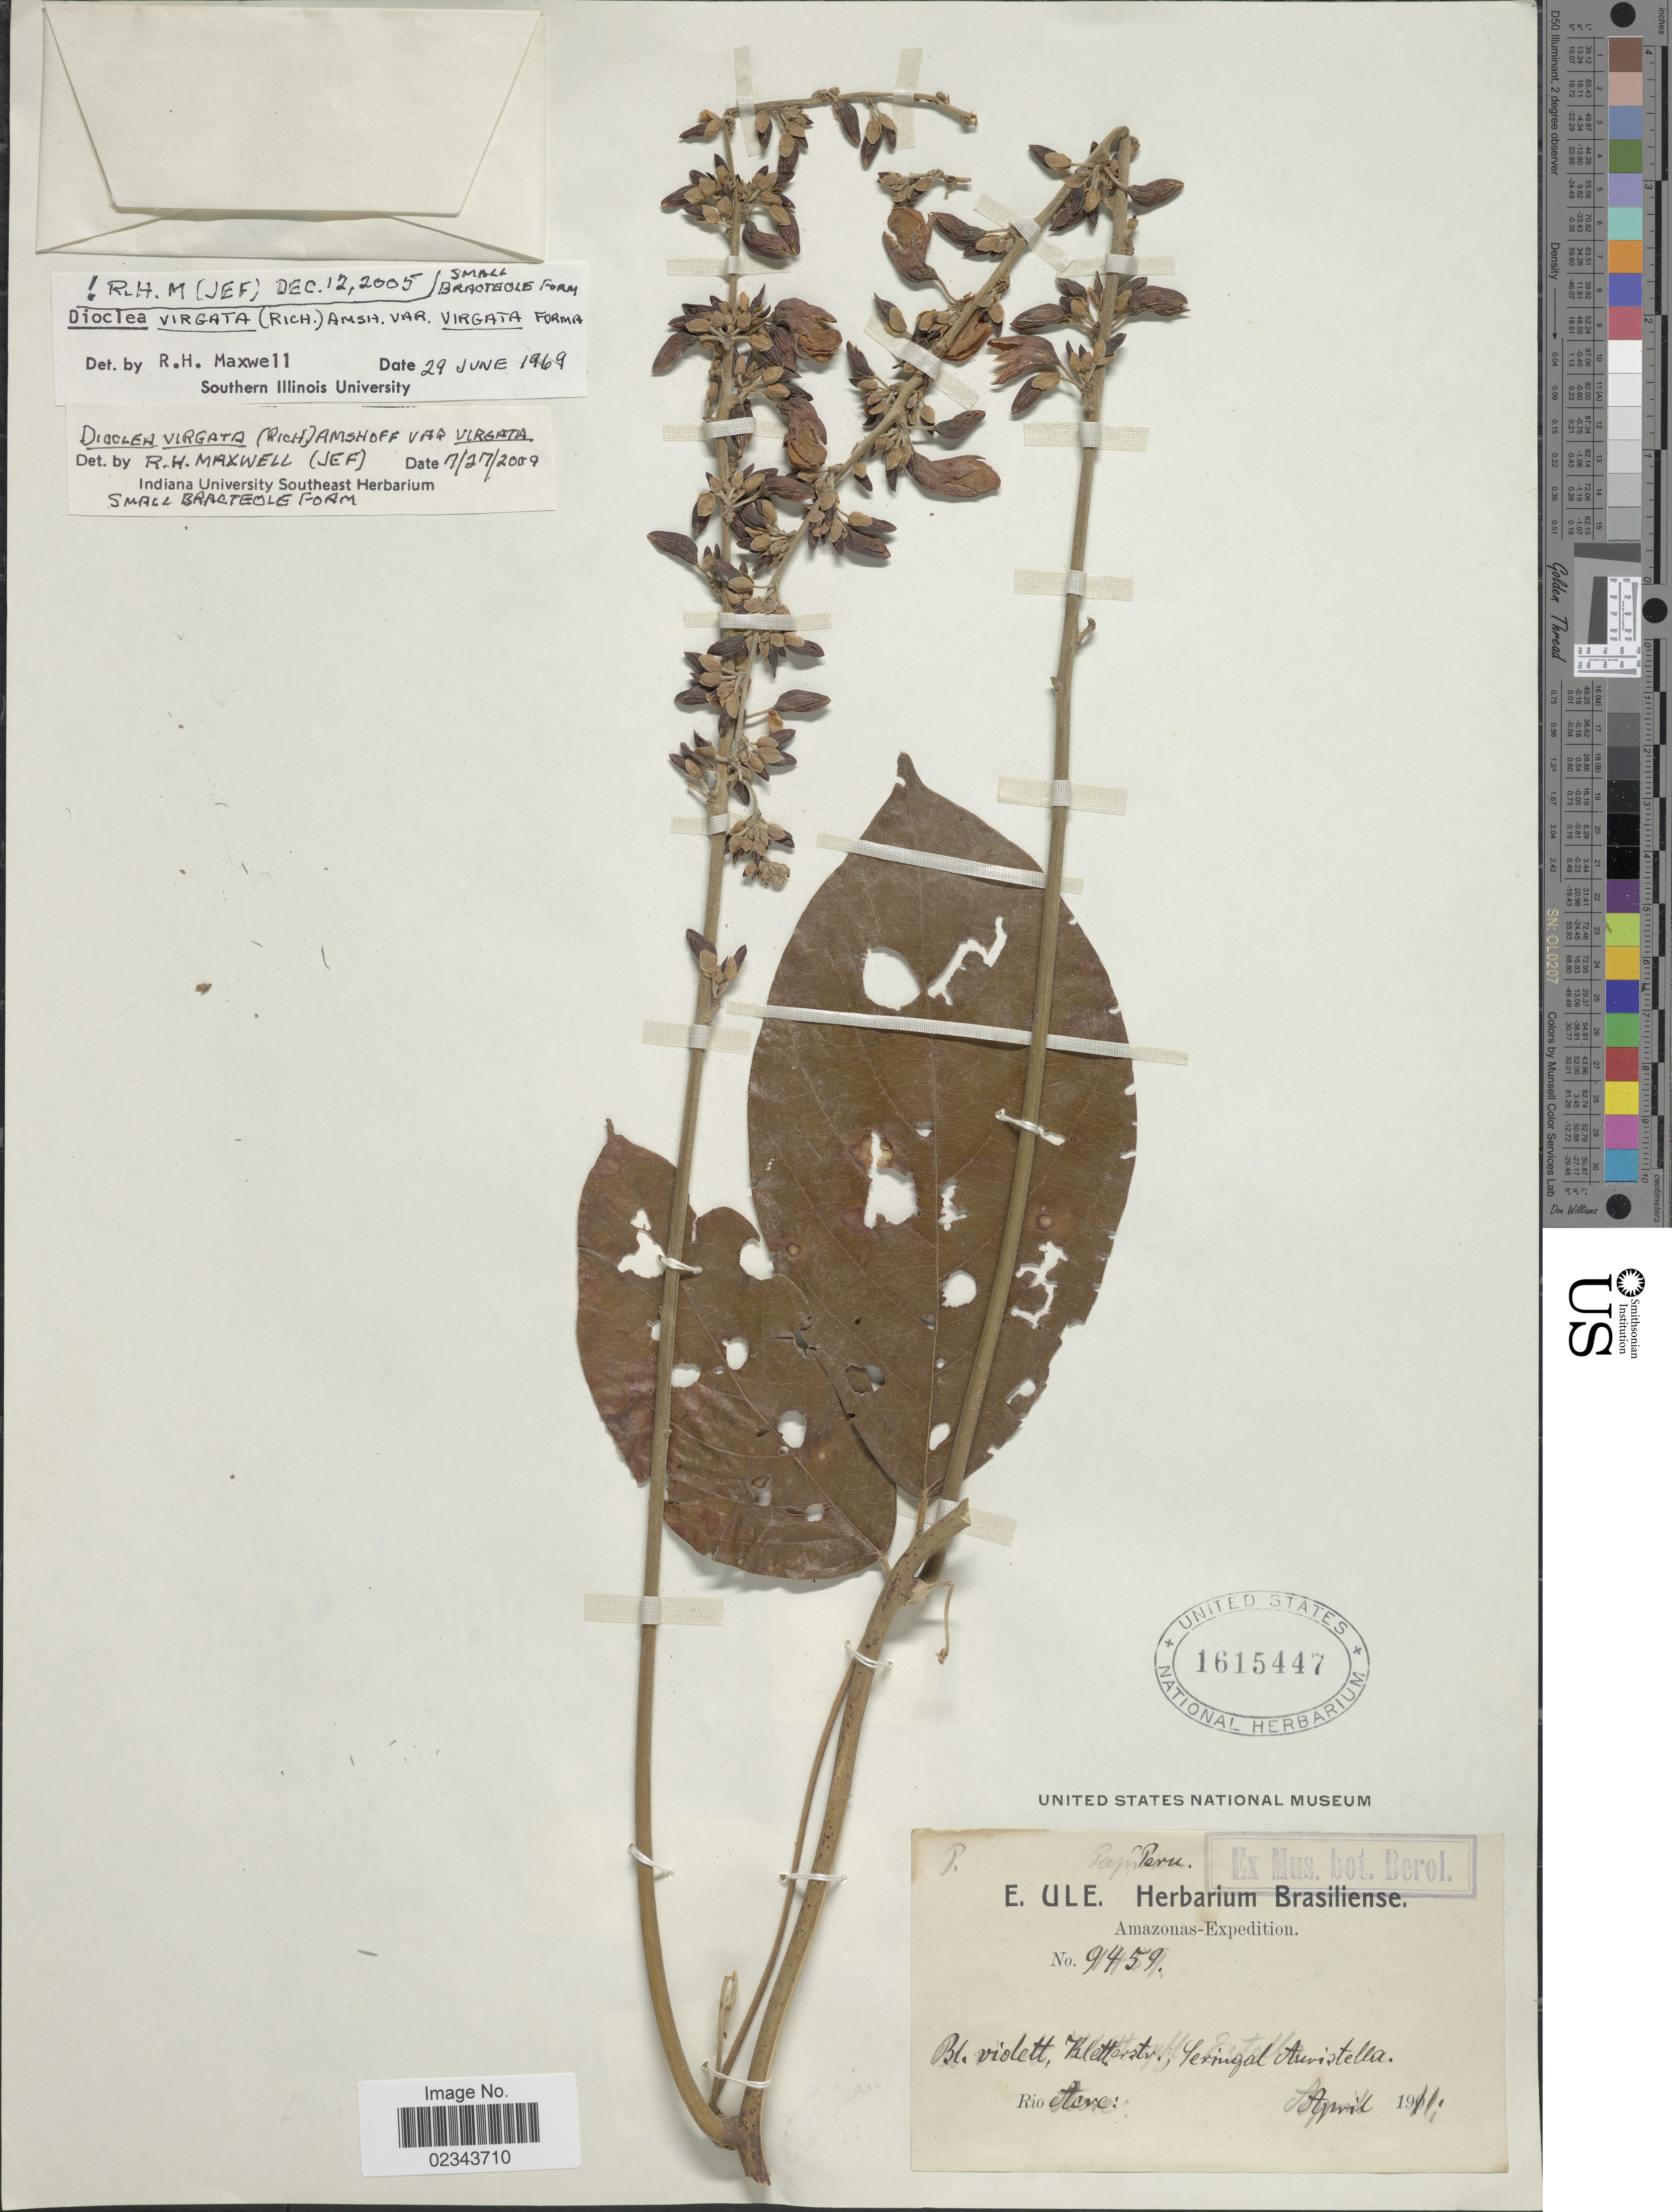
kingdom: Plantae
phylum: Tracheophyta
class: Magnoliopsida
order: Fabales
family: Fabaceae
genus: Dioclea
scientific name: Dioclea virgata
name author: (Rich.) Amshoff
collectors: E. H. Ule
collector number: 9459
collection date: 1911-04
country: Peru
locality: Rio Acre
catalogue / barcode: US 1615447